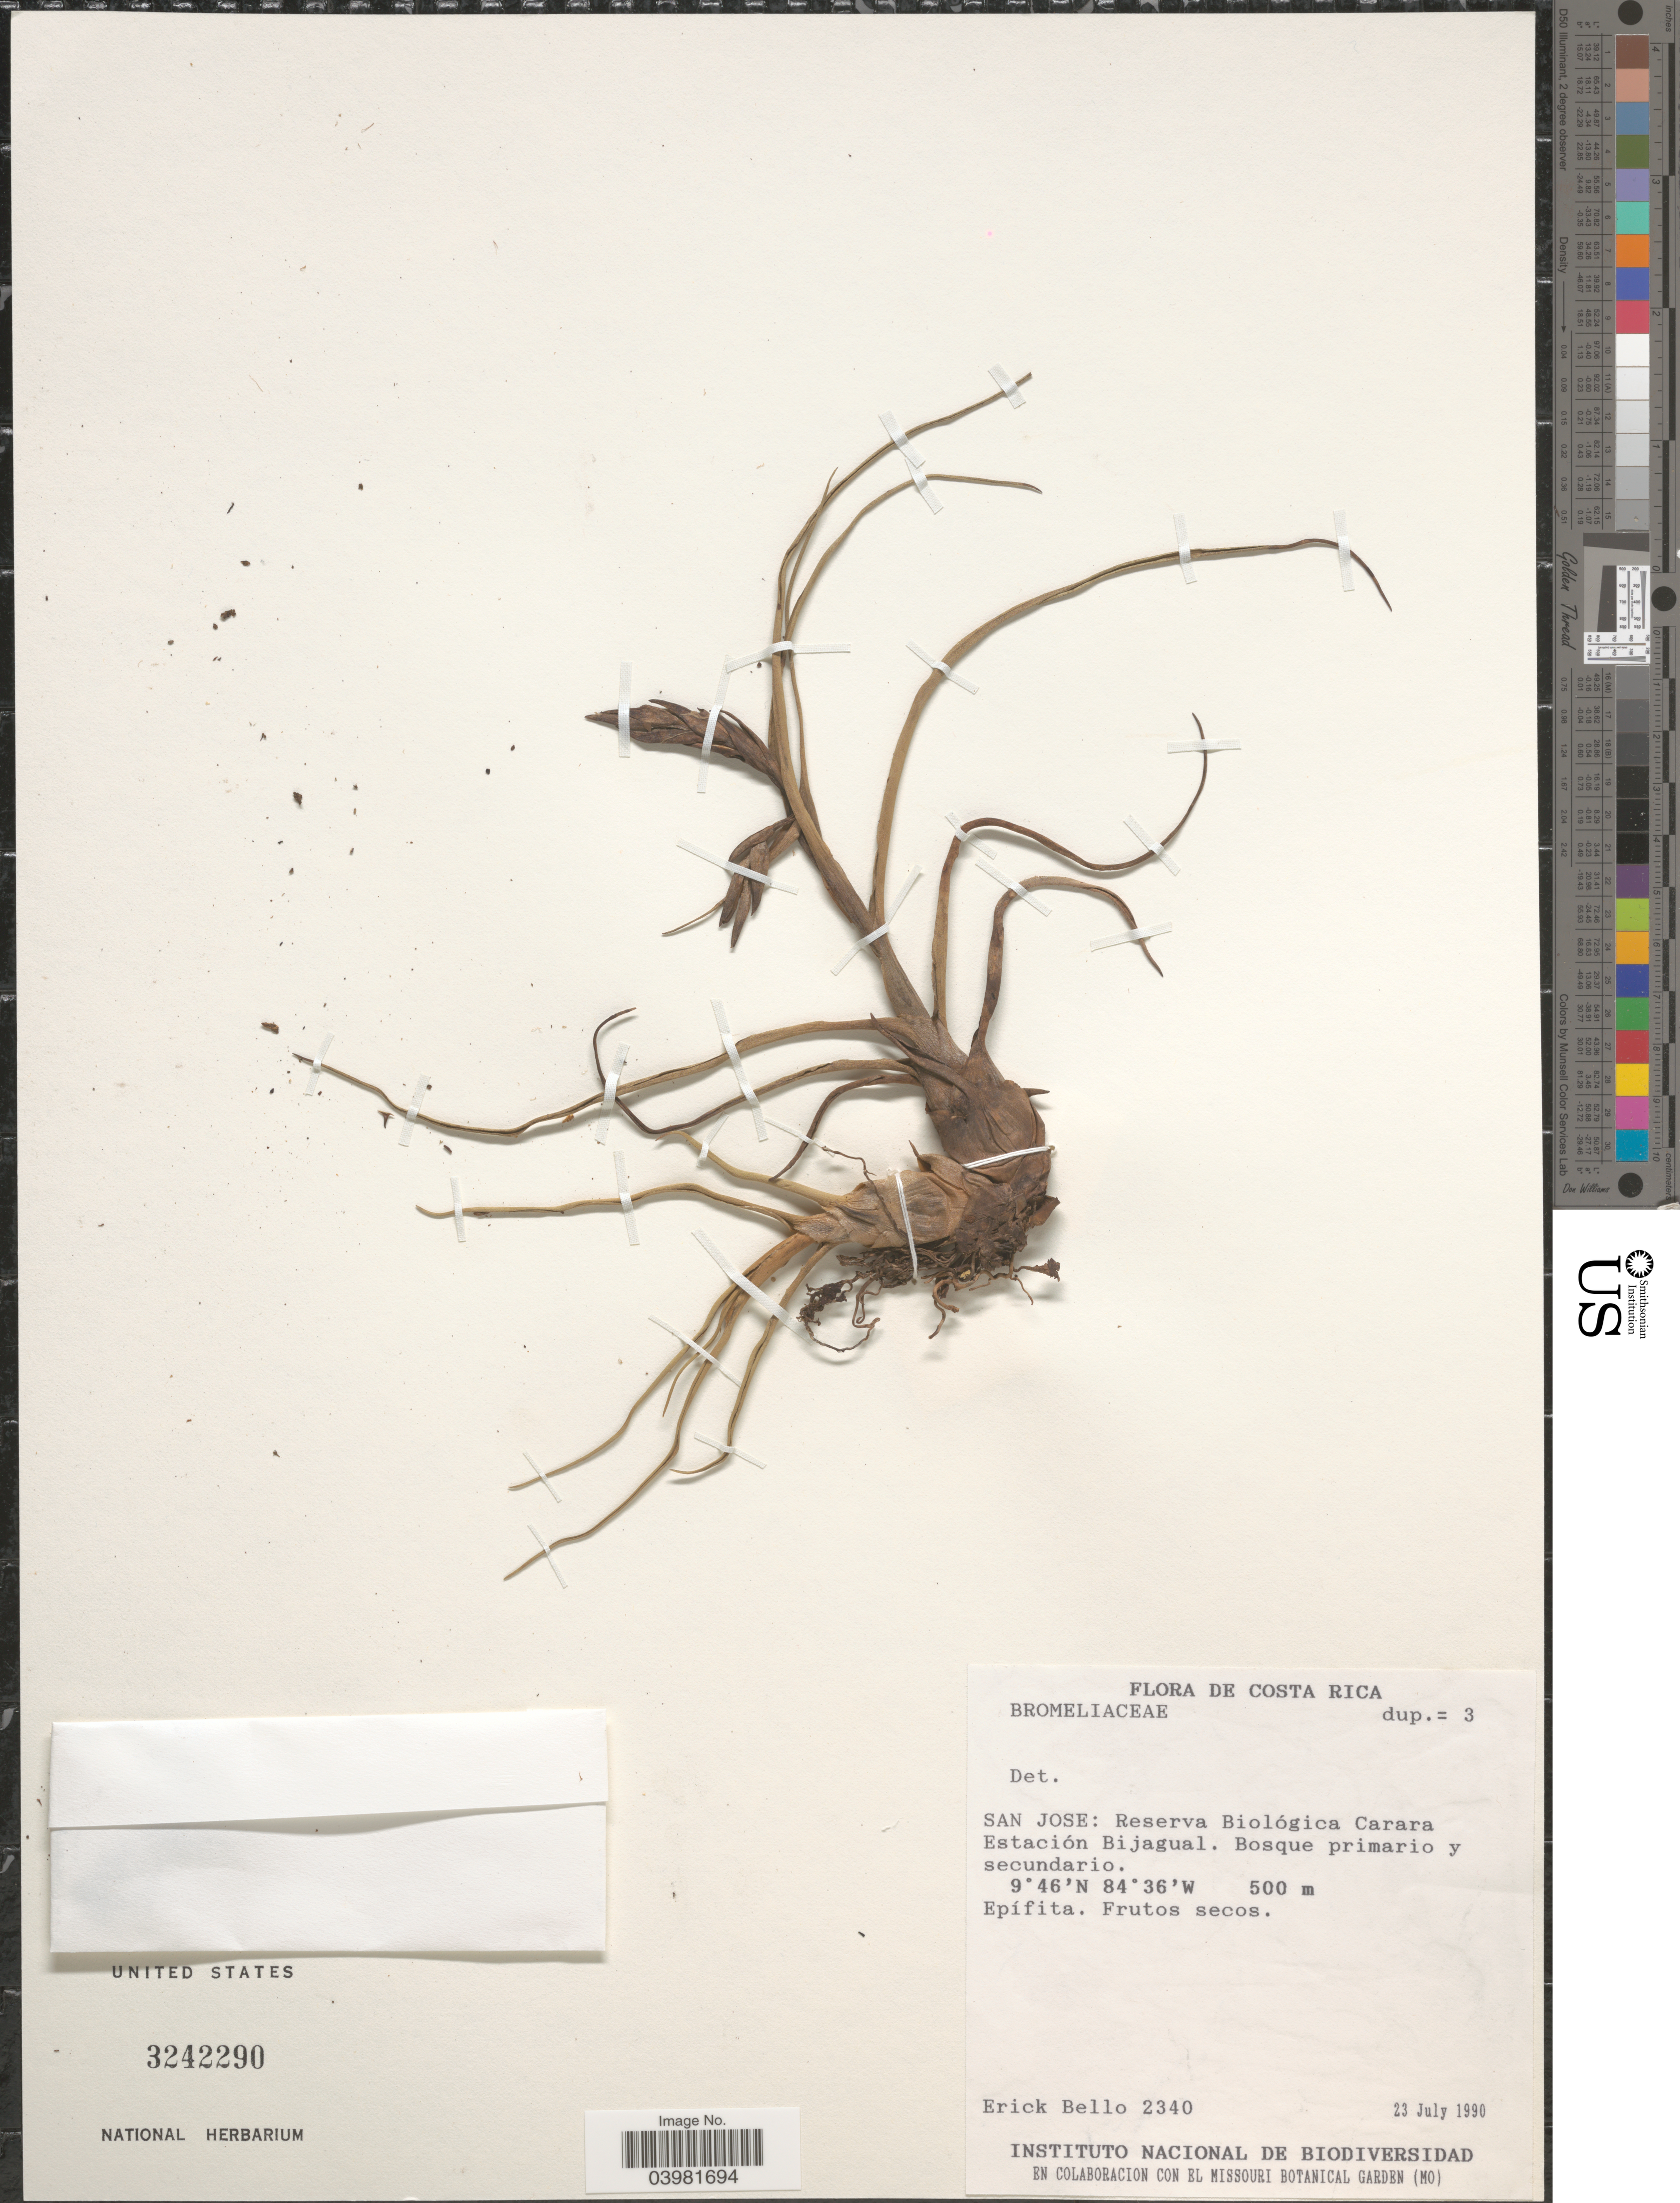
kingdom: Plantae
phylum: Tracheophyta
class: Liliopsida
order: Poales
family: Bromeliaceae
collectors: E. Bello C.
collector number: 2340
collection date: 1990-07-23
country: Costa Rica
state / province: San José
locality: Reserva Biológica Carara Estación Bijagual.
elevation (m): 500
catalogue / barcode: US 3242290